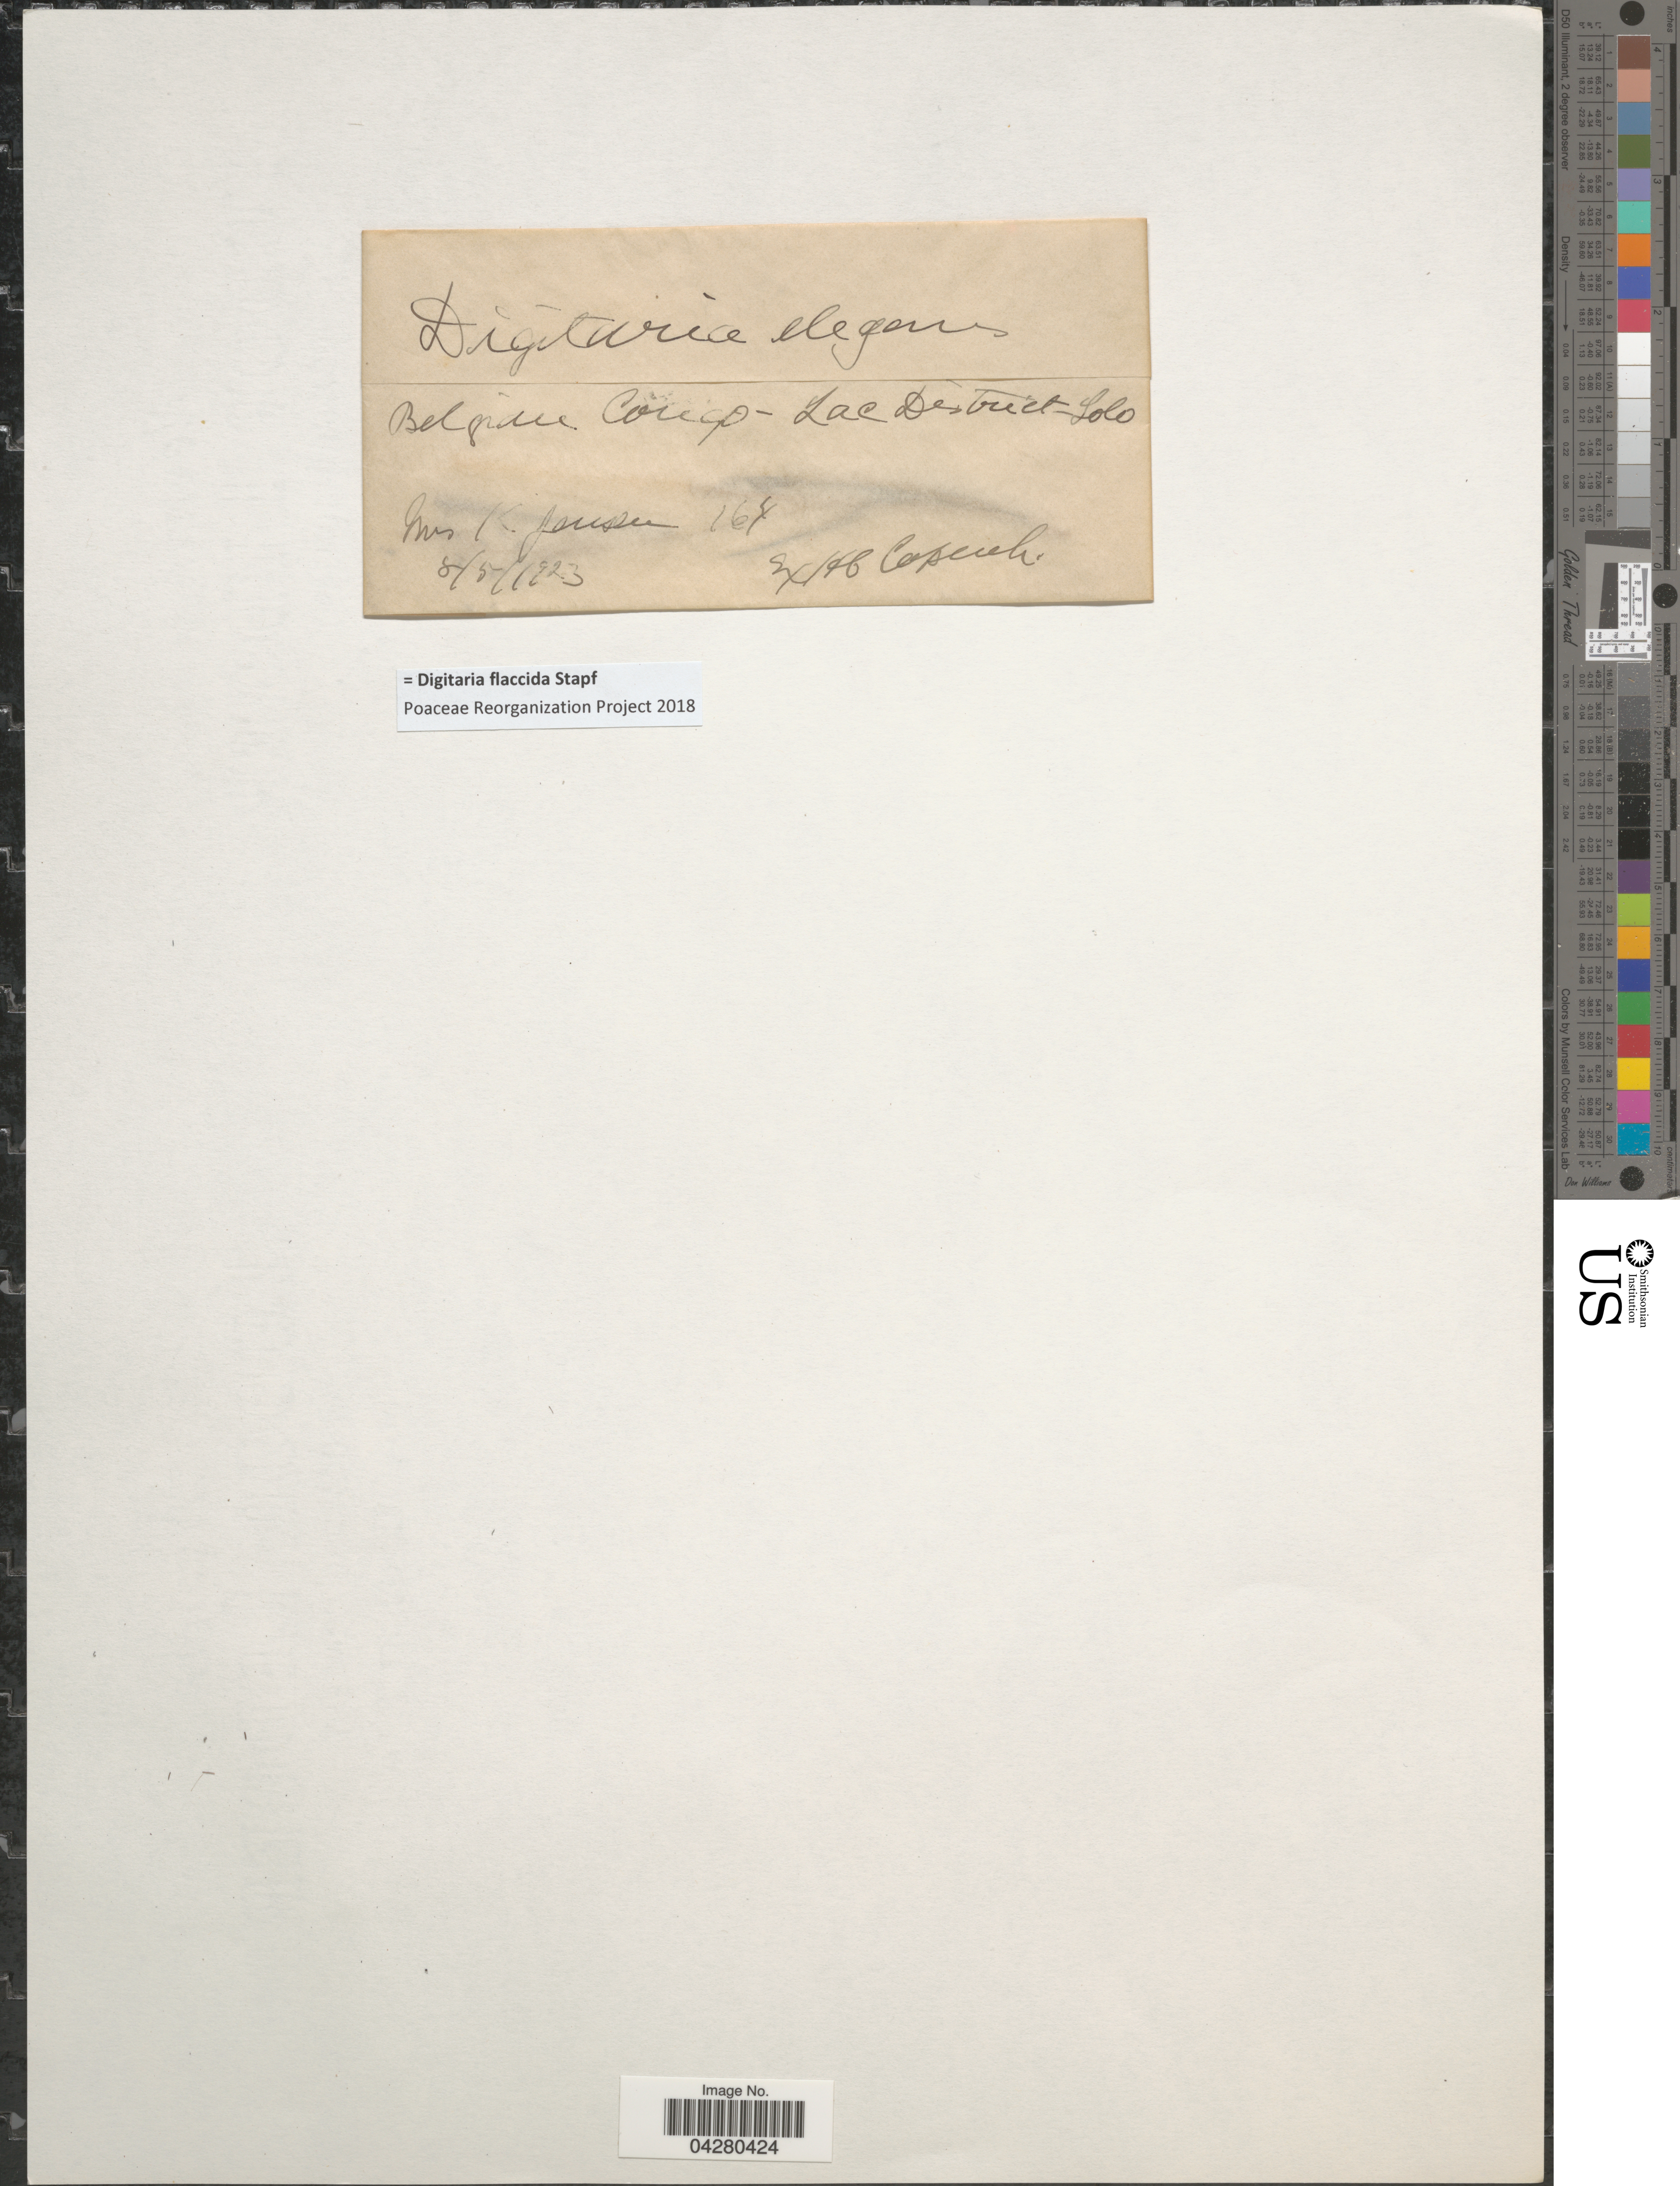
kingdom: Plantae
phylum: Tracheophyta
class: Liliopsida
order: Poales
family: Poaceae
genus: Digitaria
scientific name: Digitaria flaccida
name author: Stapf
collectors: K. Jensen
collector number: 164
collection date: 1923-05-08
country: Congo, Democratic Republic of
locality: Belgian Congo - Lac destruct - Lolo.